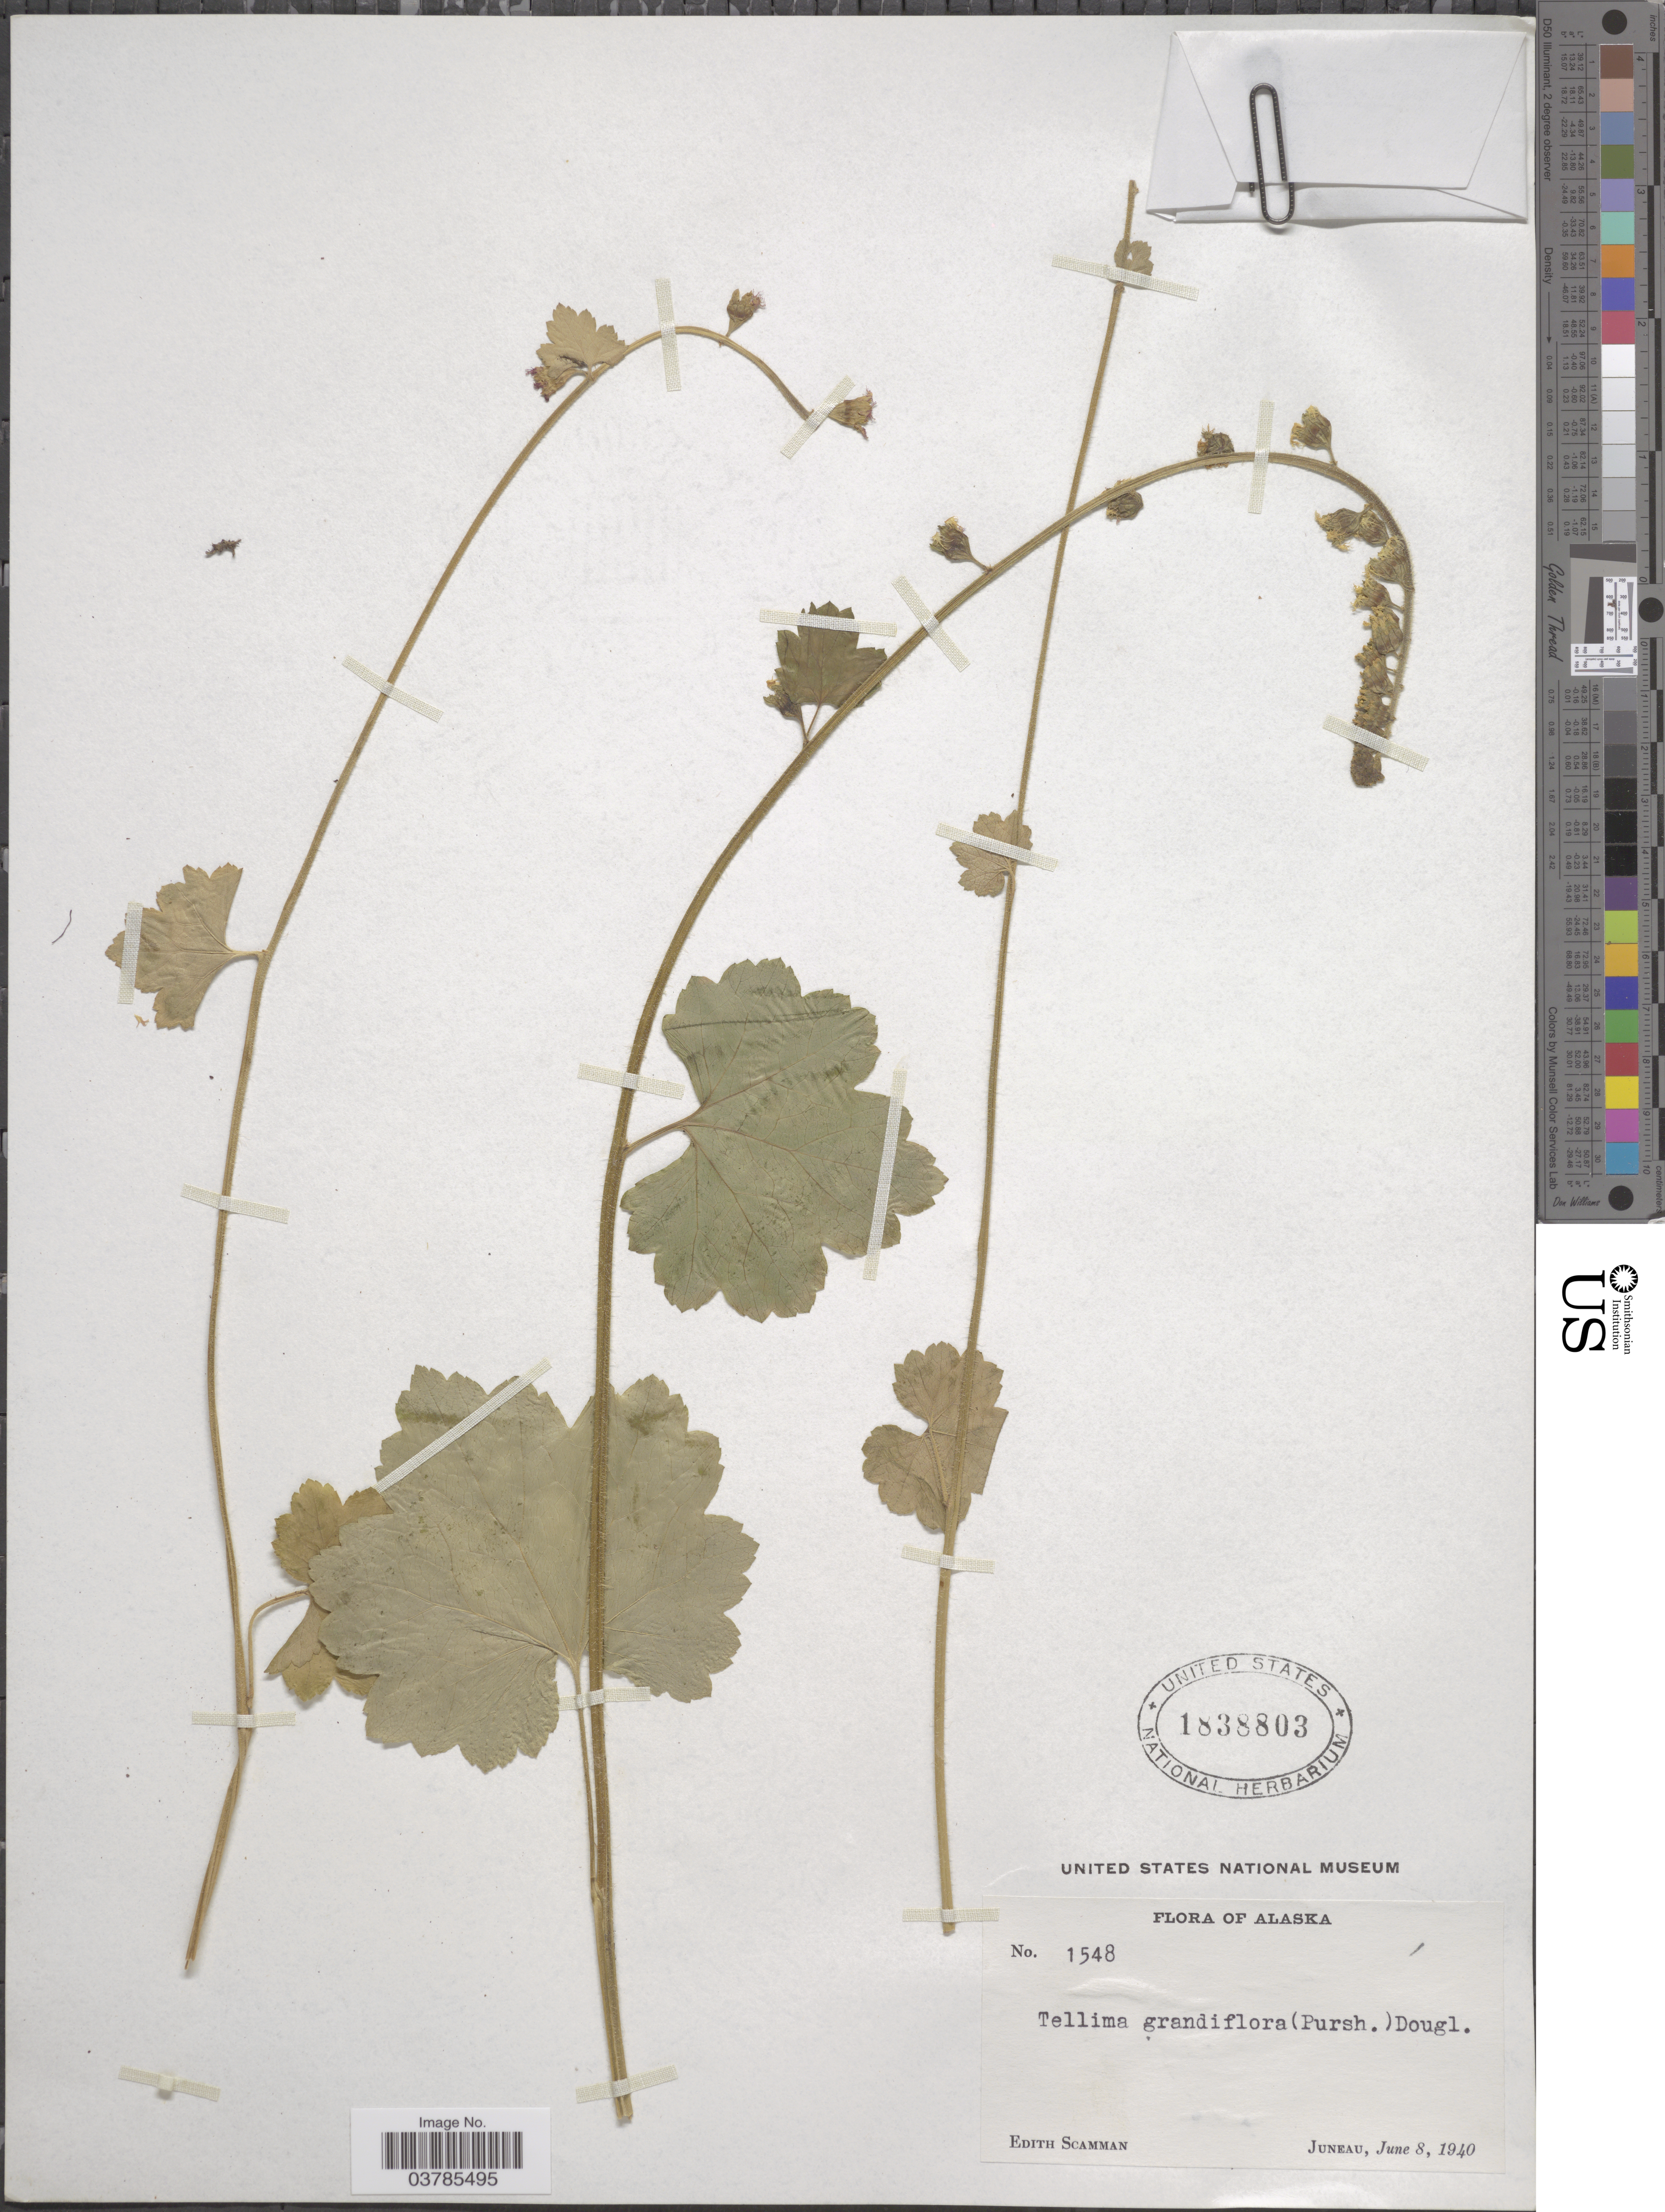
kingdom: Plantae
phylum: Tracheophyta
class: Magnoliopsida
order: Saxifragales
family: Saxifragaceae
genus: Tellima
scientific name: Tellima grandiflora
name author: (Pursh) Douglas ex Lindl.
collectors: E. Scamman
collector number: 1548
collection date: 1940-06-08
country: United States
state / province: Alaska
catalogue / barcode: US 1838803